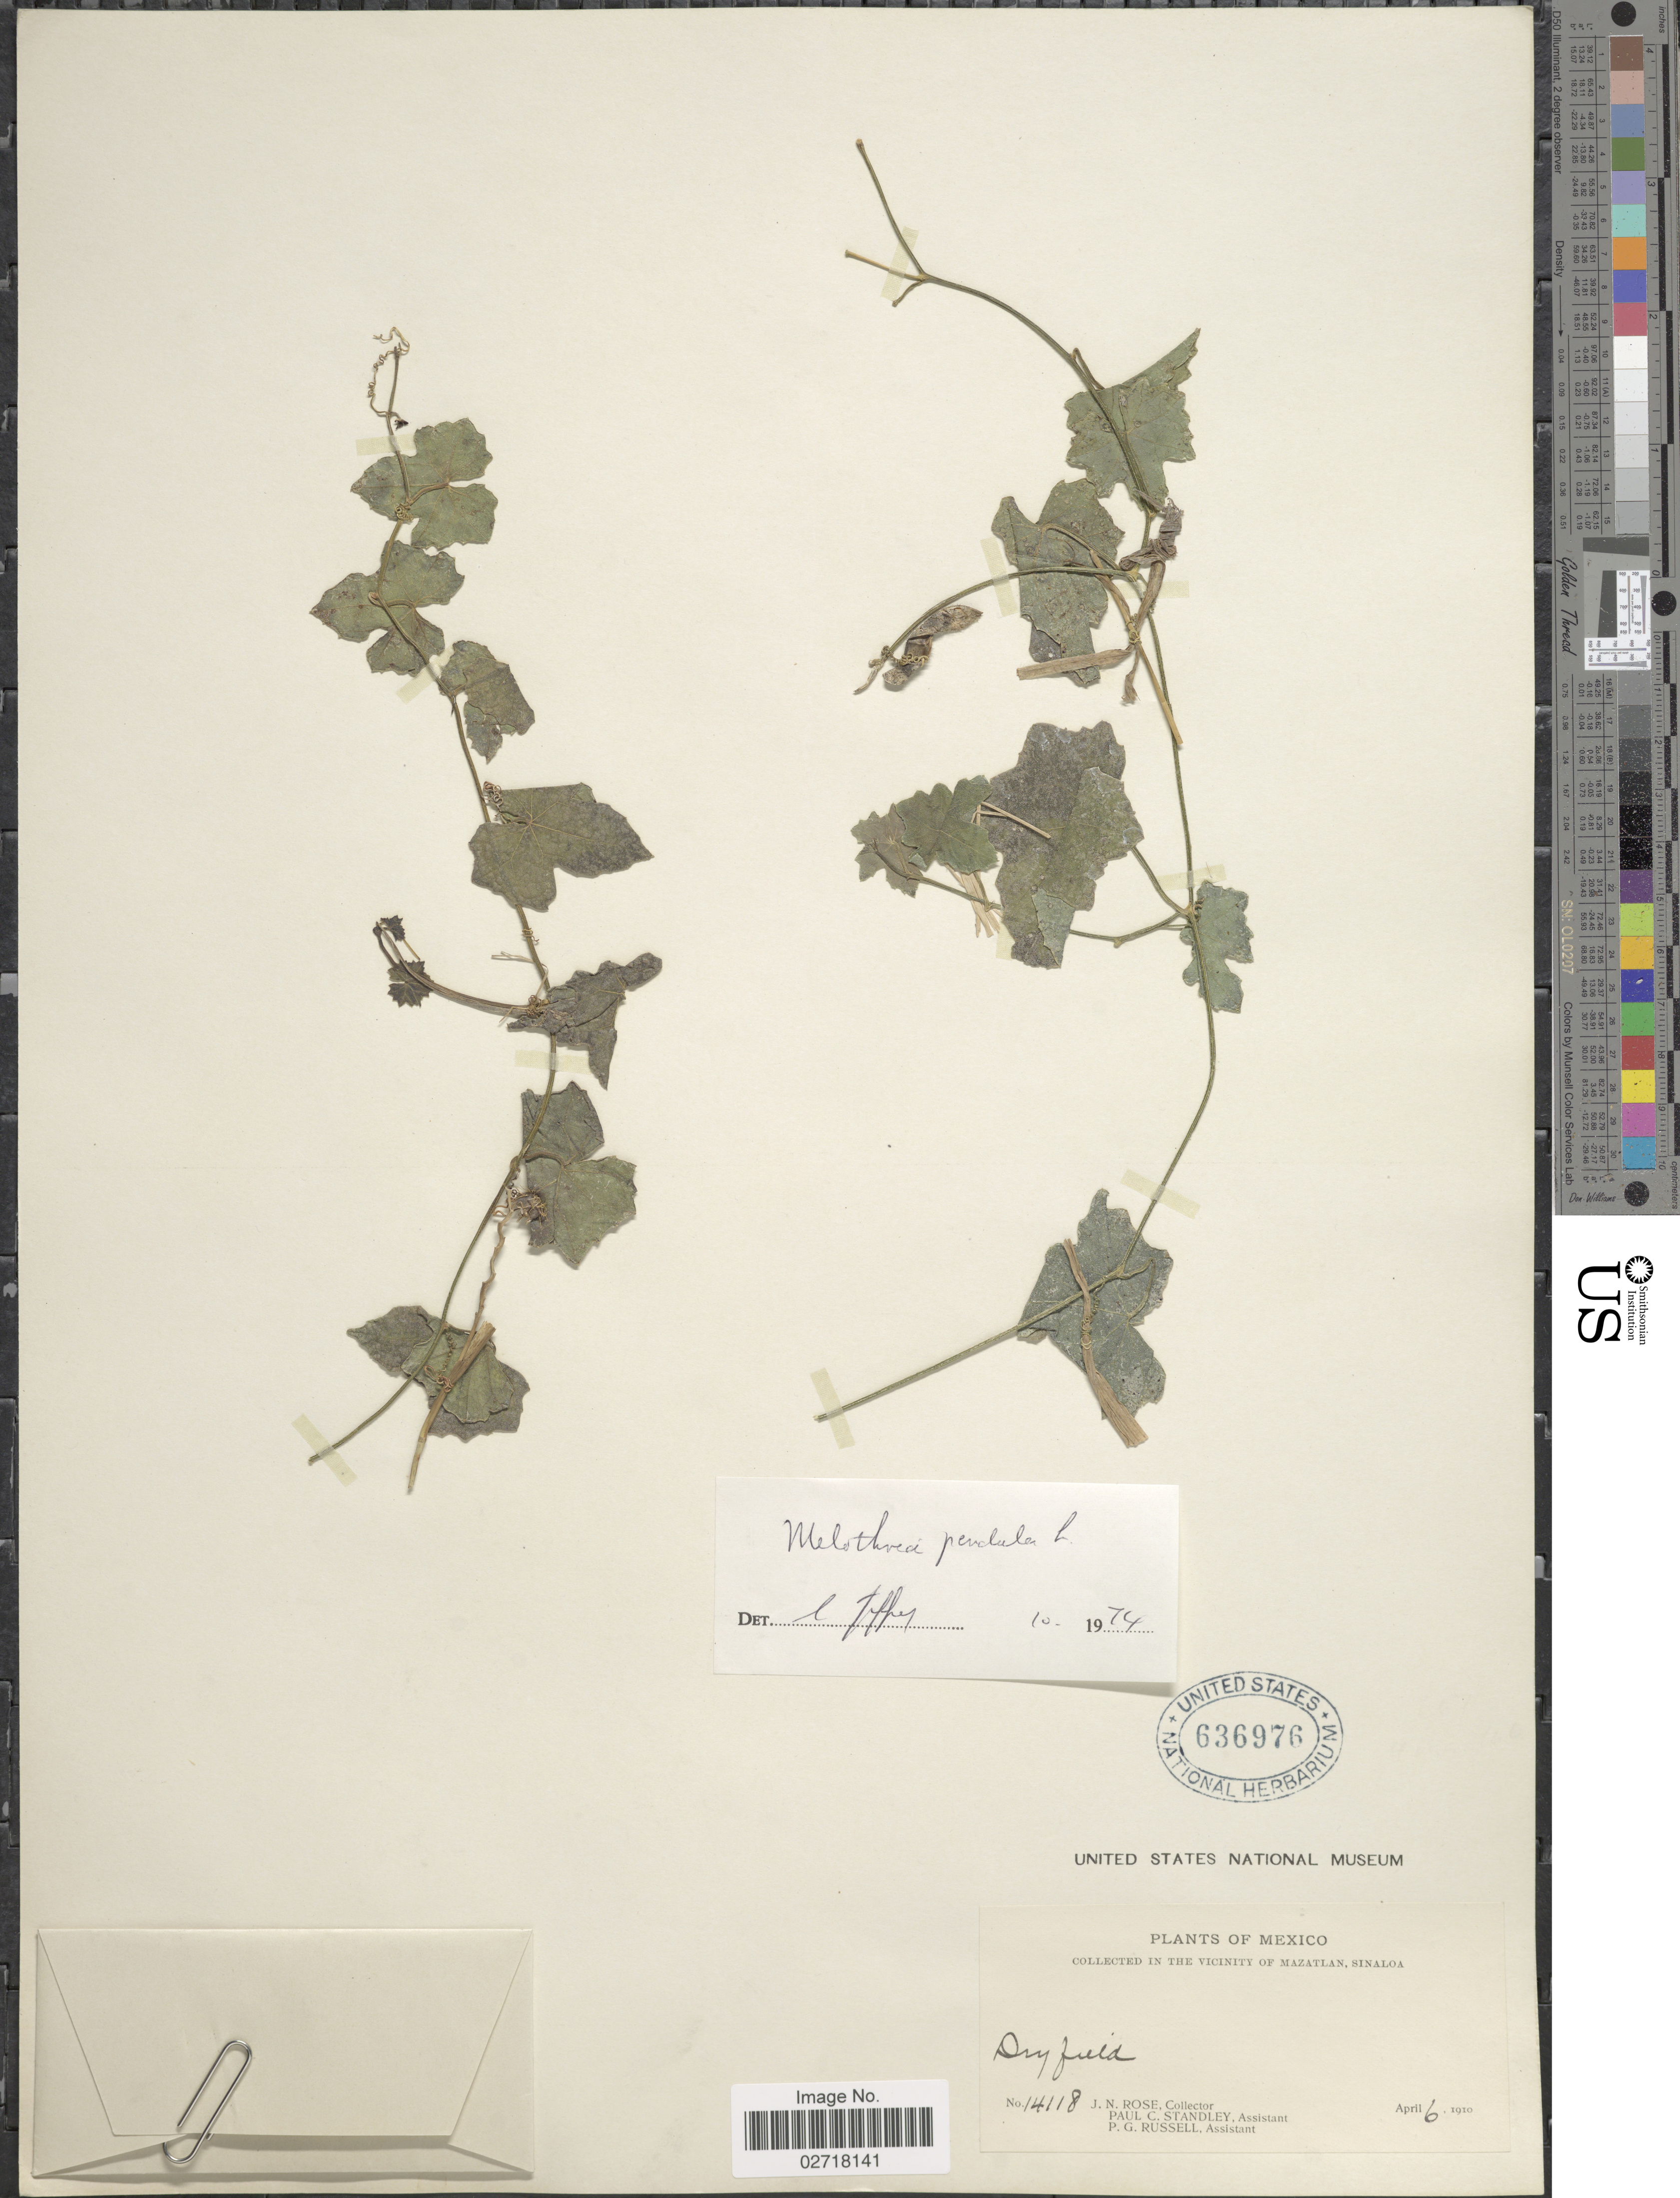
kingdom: Plantae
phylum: Tracheophyta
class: Magnoliopsida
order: Cucurbitales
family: Cucurbitaceae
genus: Melothria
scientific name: Melothria pendula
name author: L.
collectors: J. N. Rose, P. C. Standley & P. G. Russell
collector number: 14118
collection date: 1910-04-06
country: Mexico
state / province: Sinaloa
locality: In the vicinity of Mazatlan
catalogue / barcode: US 636976